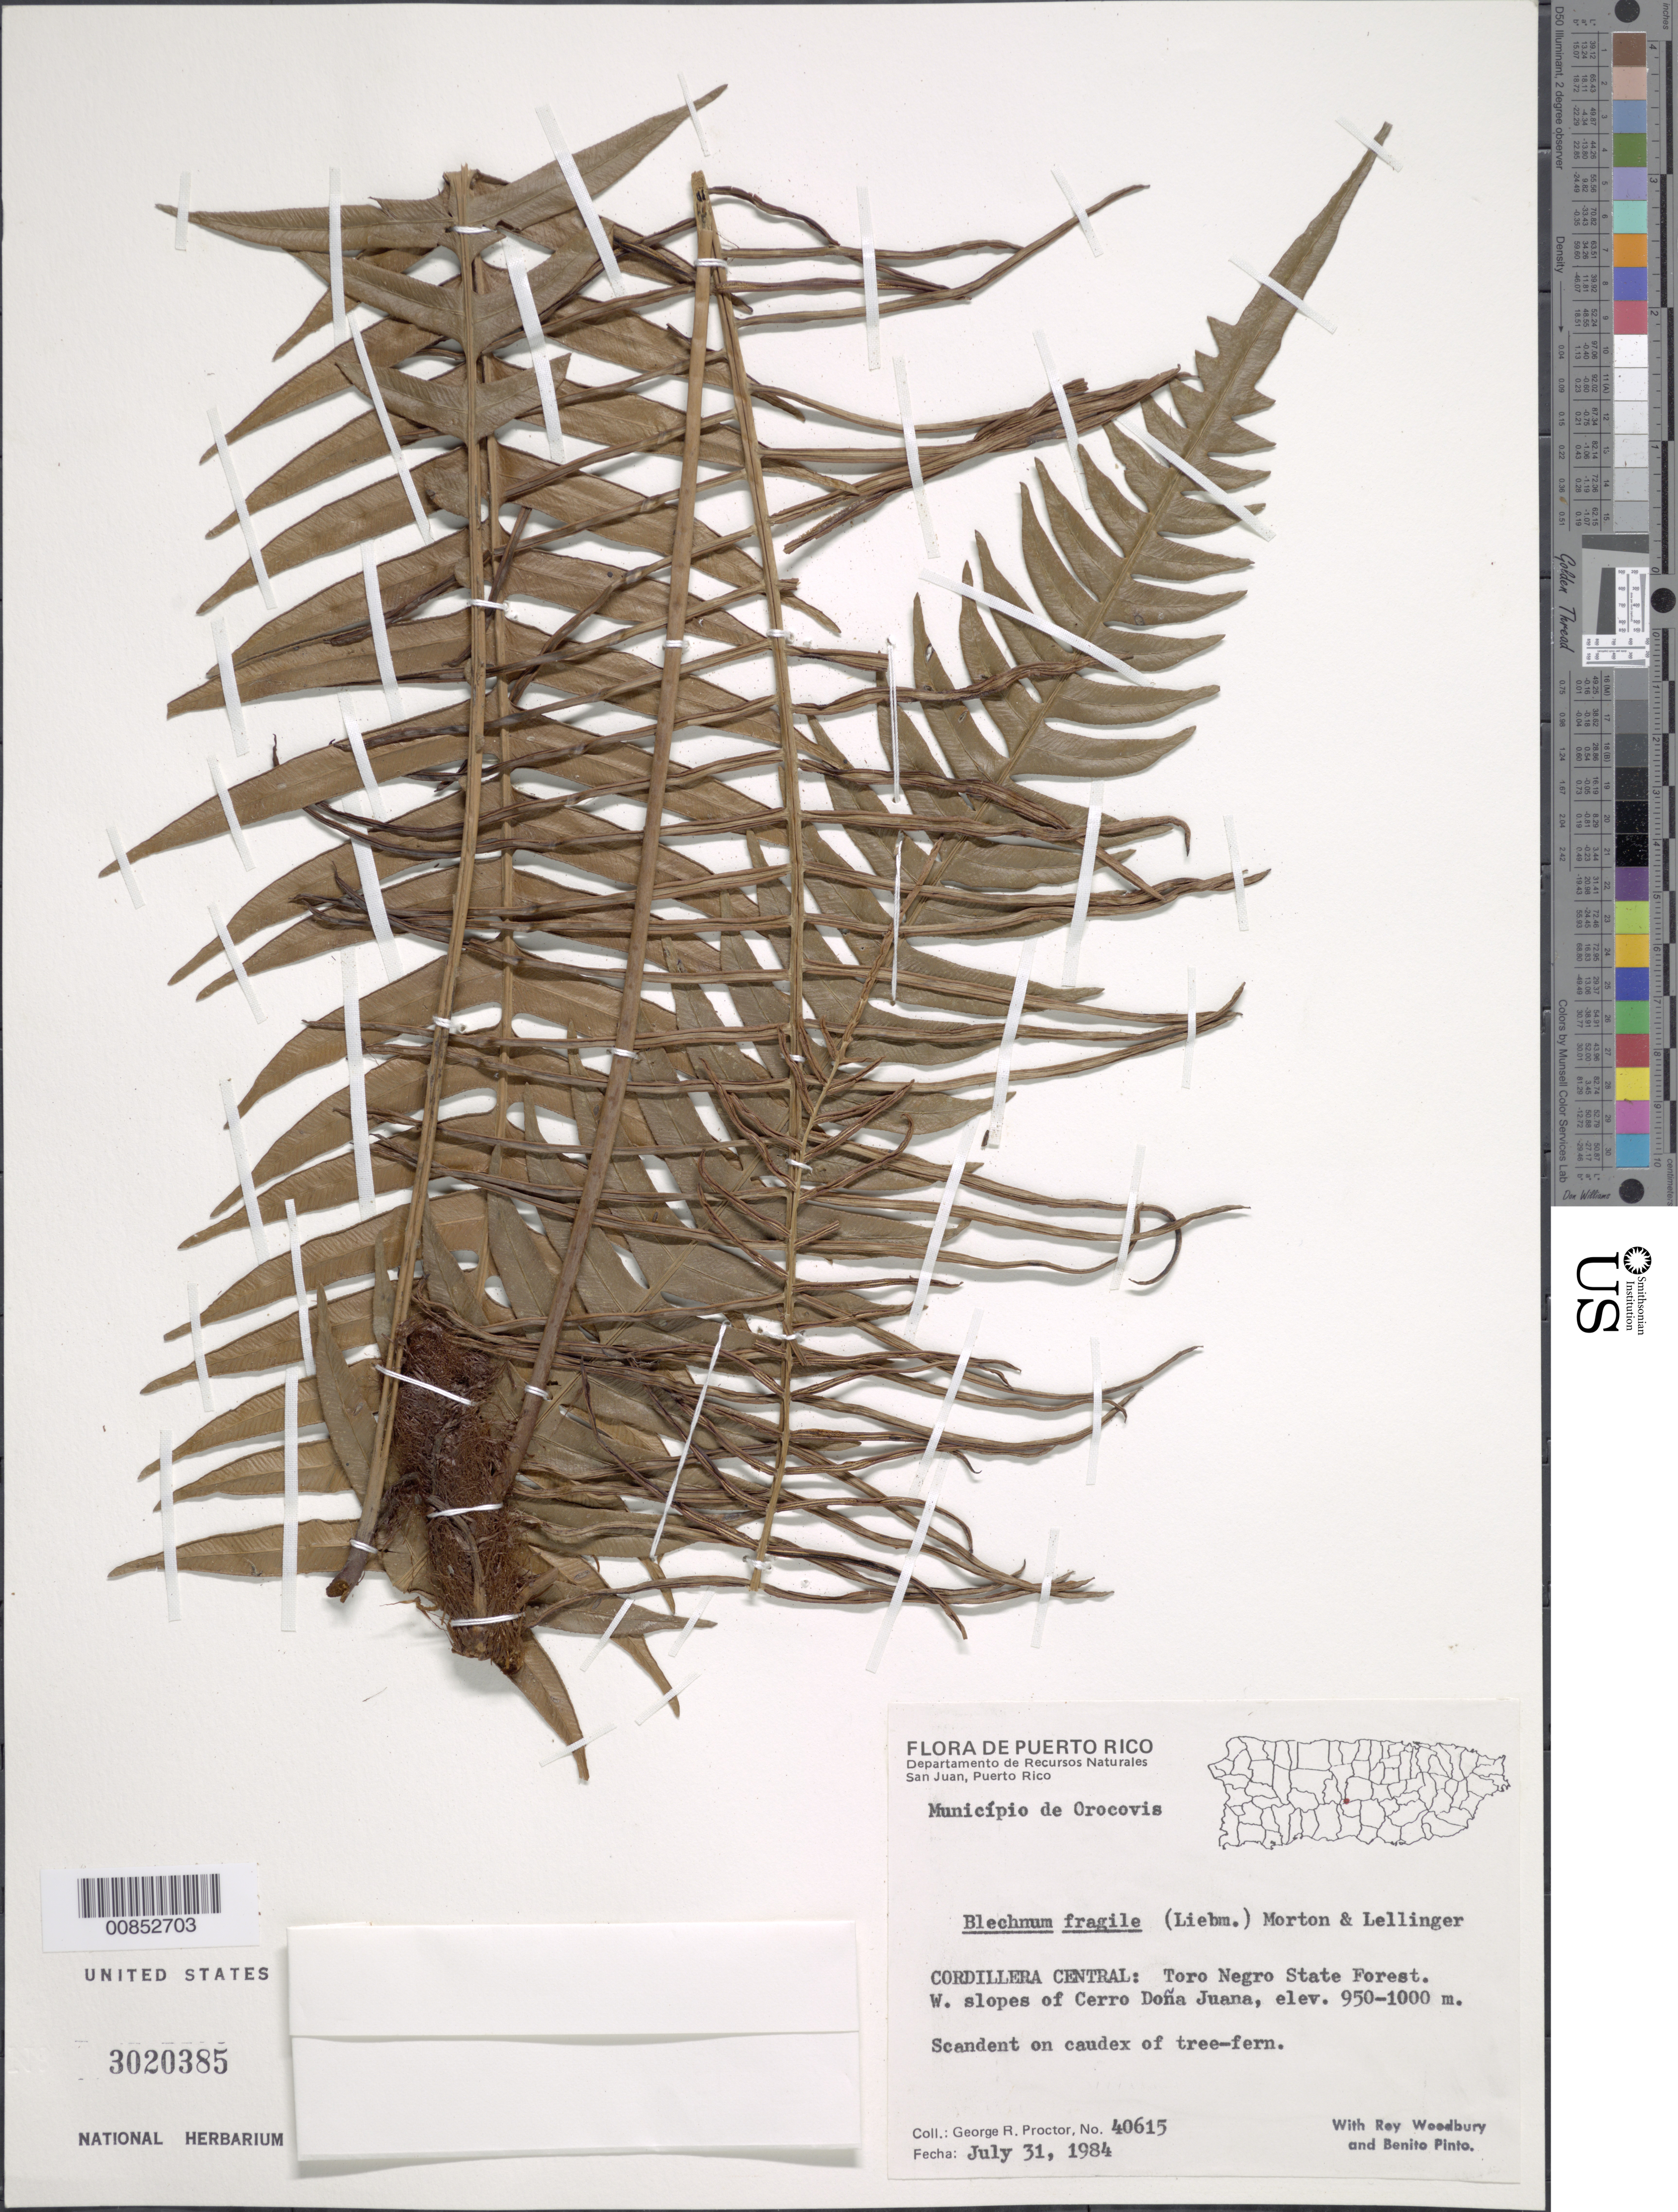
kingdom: Plantae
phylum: Tracheophyta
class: Polypodiopsida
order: Polypodiales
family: Blechnaceae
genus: Blechnum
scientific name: Blechnum fragile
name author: (Liebm.) C.V. Morton & Lellinger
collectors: G. R. Proctor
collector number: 40615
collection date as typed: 31 Jul 1984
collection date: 1984-07-31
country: Puerto Rico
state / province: Orocovis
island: Puerto Rico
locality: Mun. Orocovis, Cordillera Central, Toro Negro State Forest, W slopes of Cerro Doña Juana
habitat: On caudex of tree fern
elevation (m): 950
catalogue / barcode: US 3020385